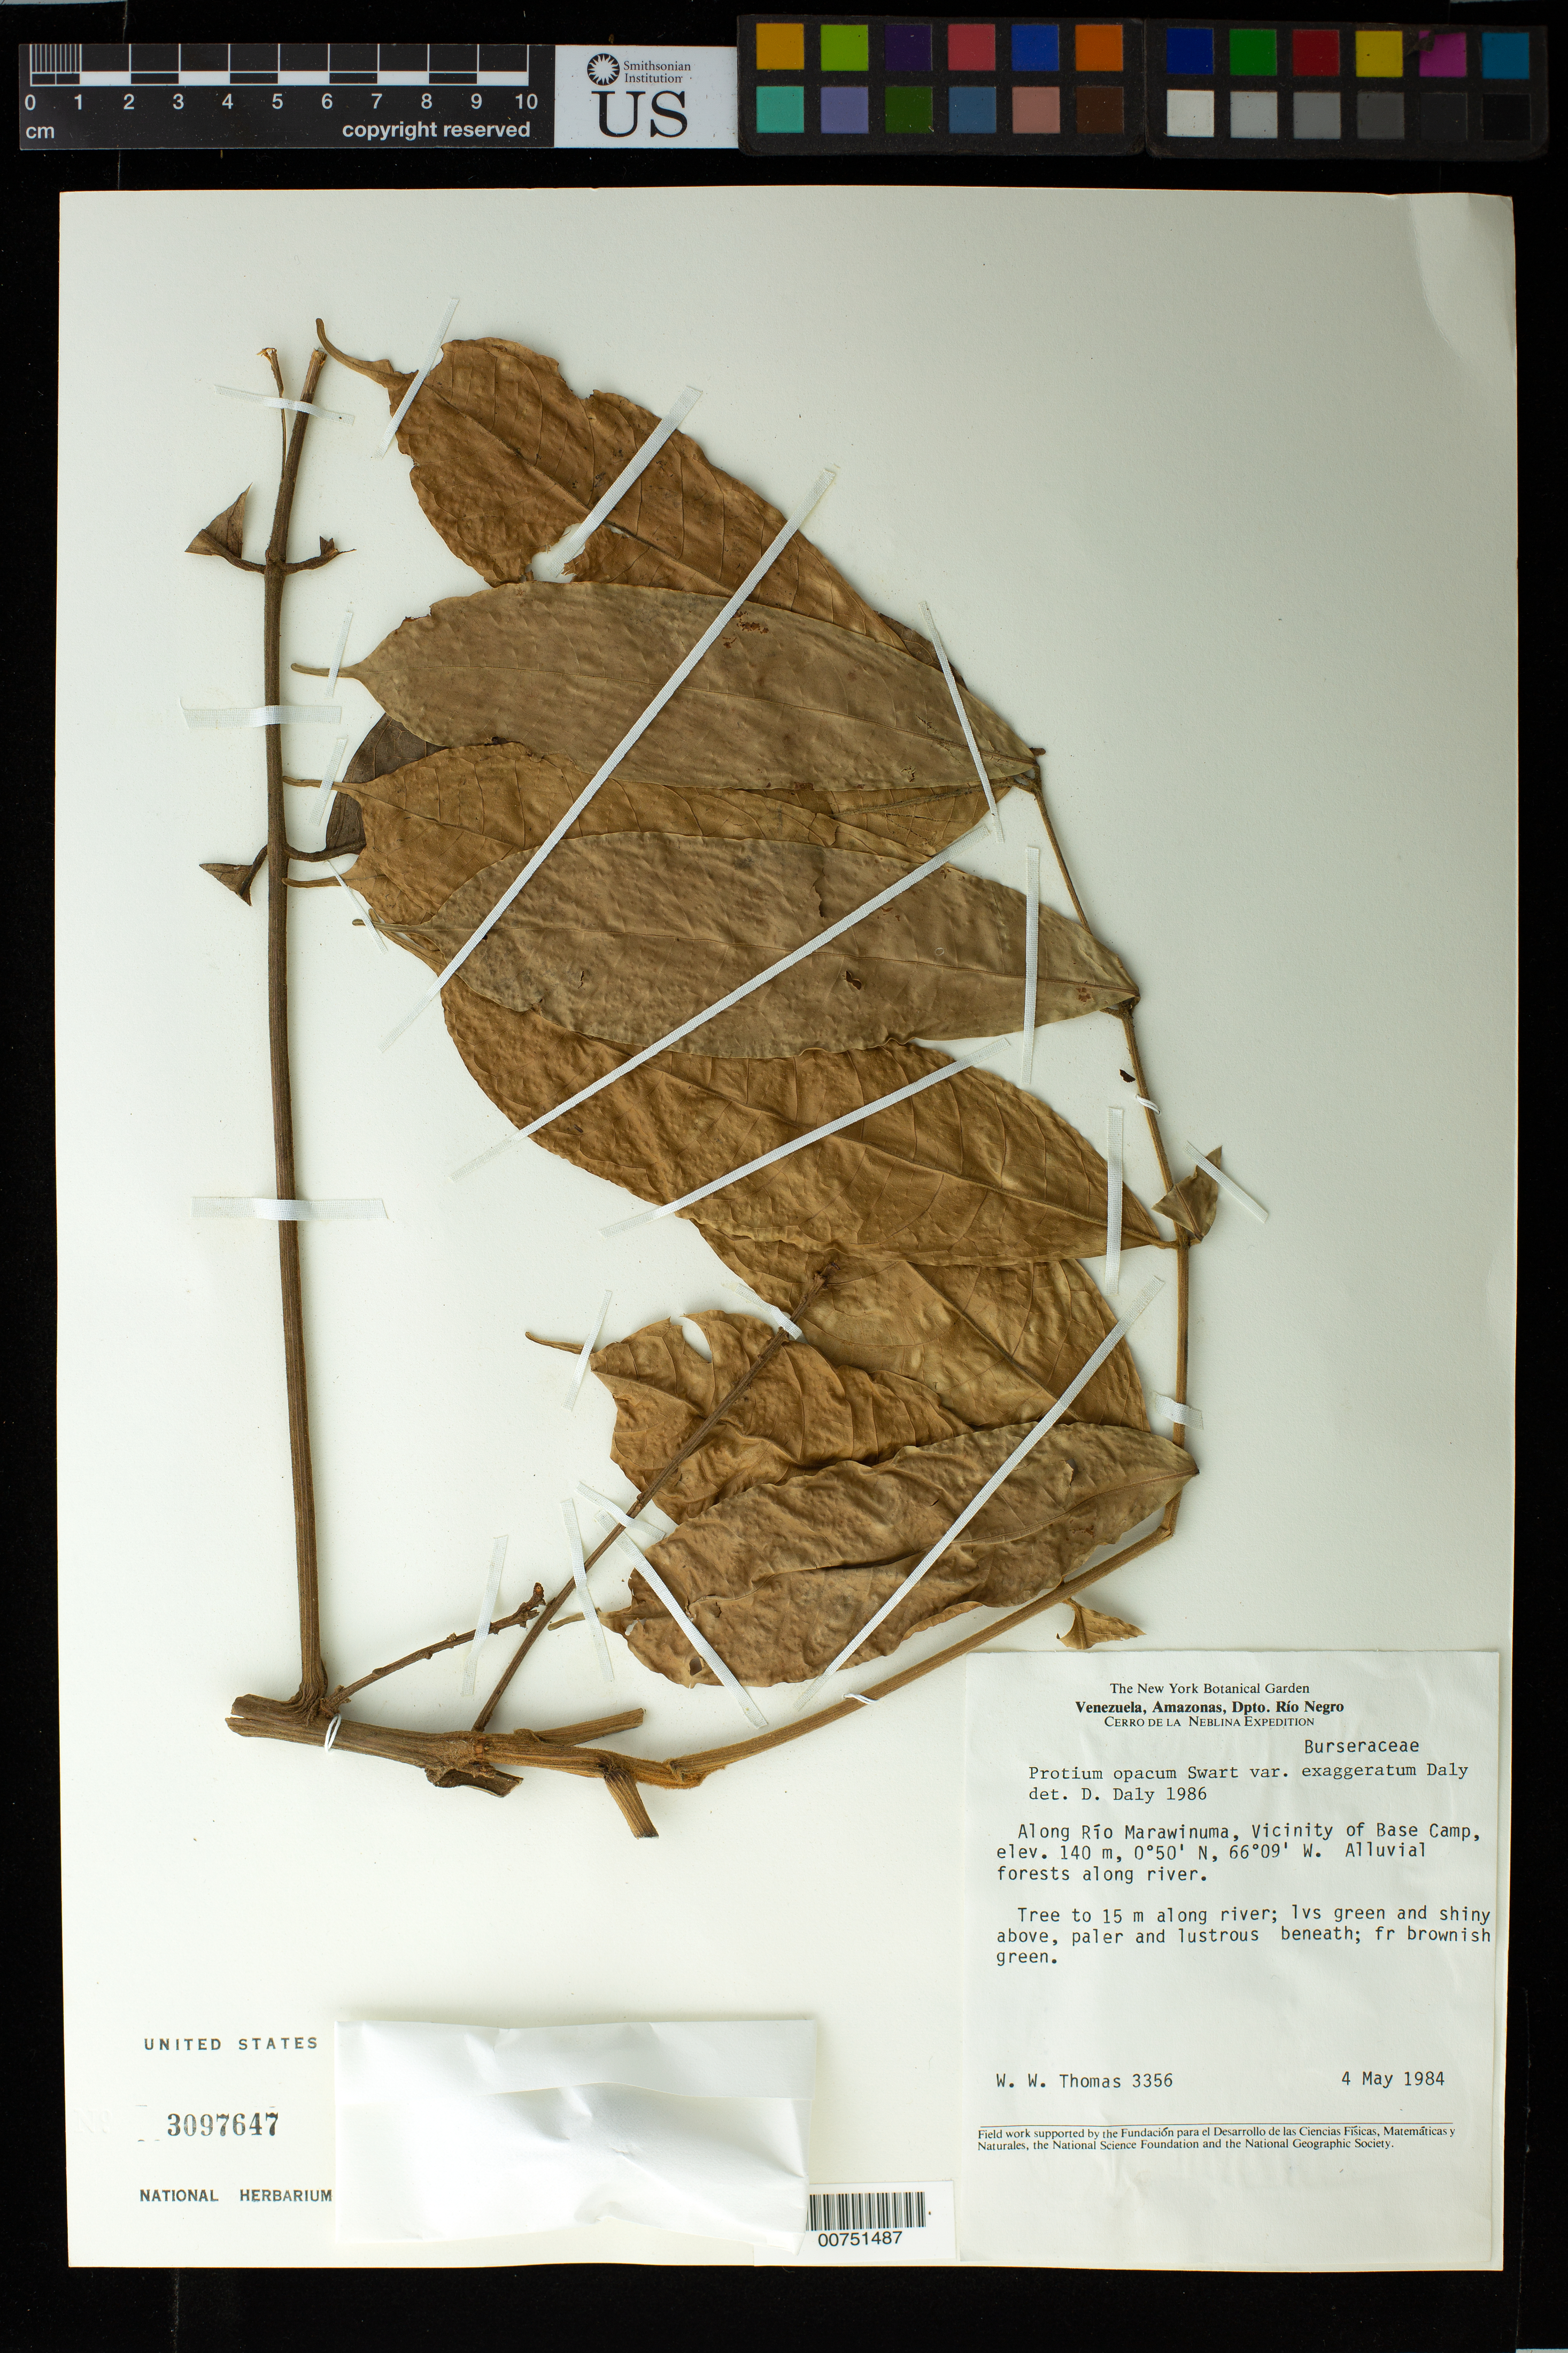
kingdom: Plantae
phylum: Tracheophyta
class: Magnoliopsida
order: Sapindales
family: Burseraceae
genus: Protium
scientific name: Protium opacum subsp. exaggeratum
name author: Daly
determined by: Daly, D. C.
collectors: W. W. Thomas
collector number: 3356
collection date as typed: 4-May-84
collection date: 1984-05-04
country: Venezuela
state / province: Amazonas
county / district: Río Negro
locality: Cerro de La Neblina, along Río Marawinuma, vicinity of base camp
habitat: Alluvial forest along river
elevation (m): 140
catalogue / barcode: US 3097647